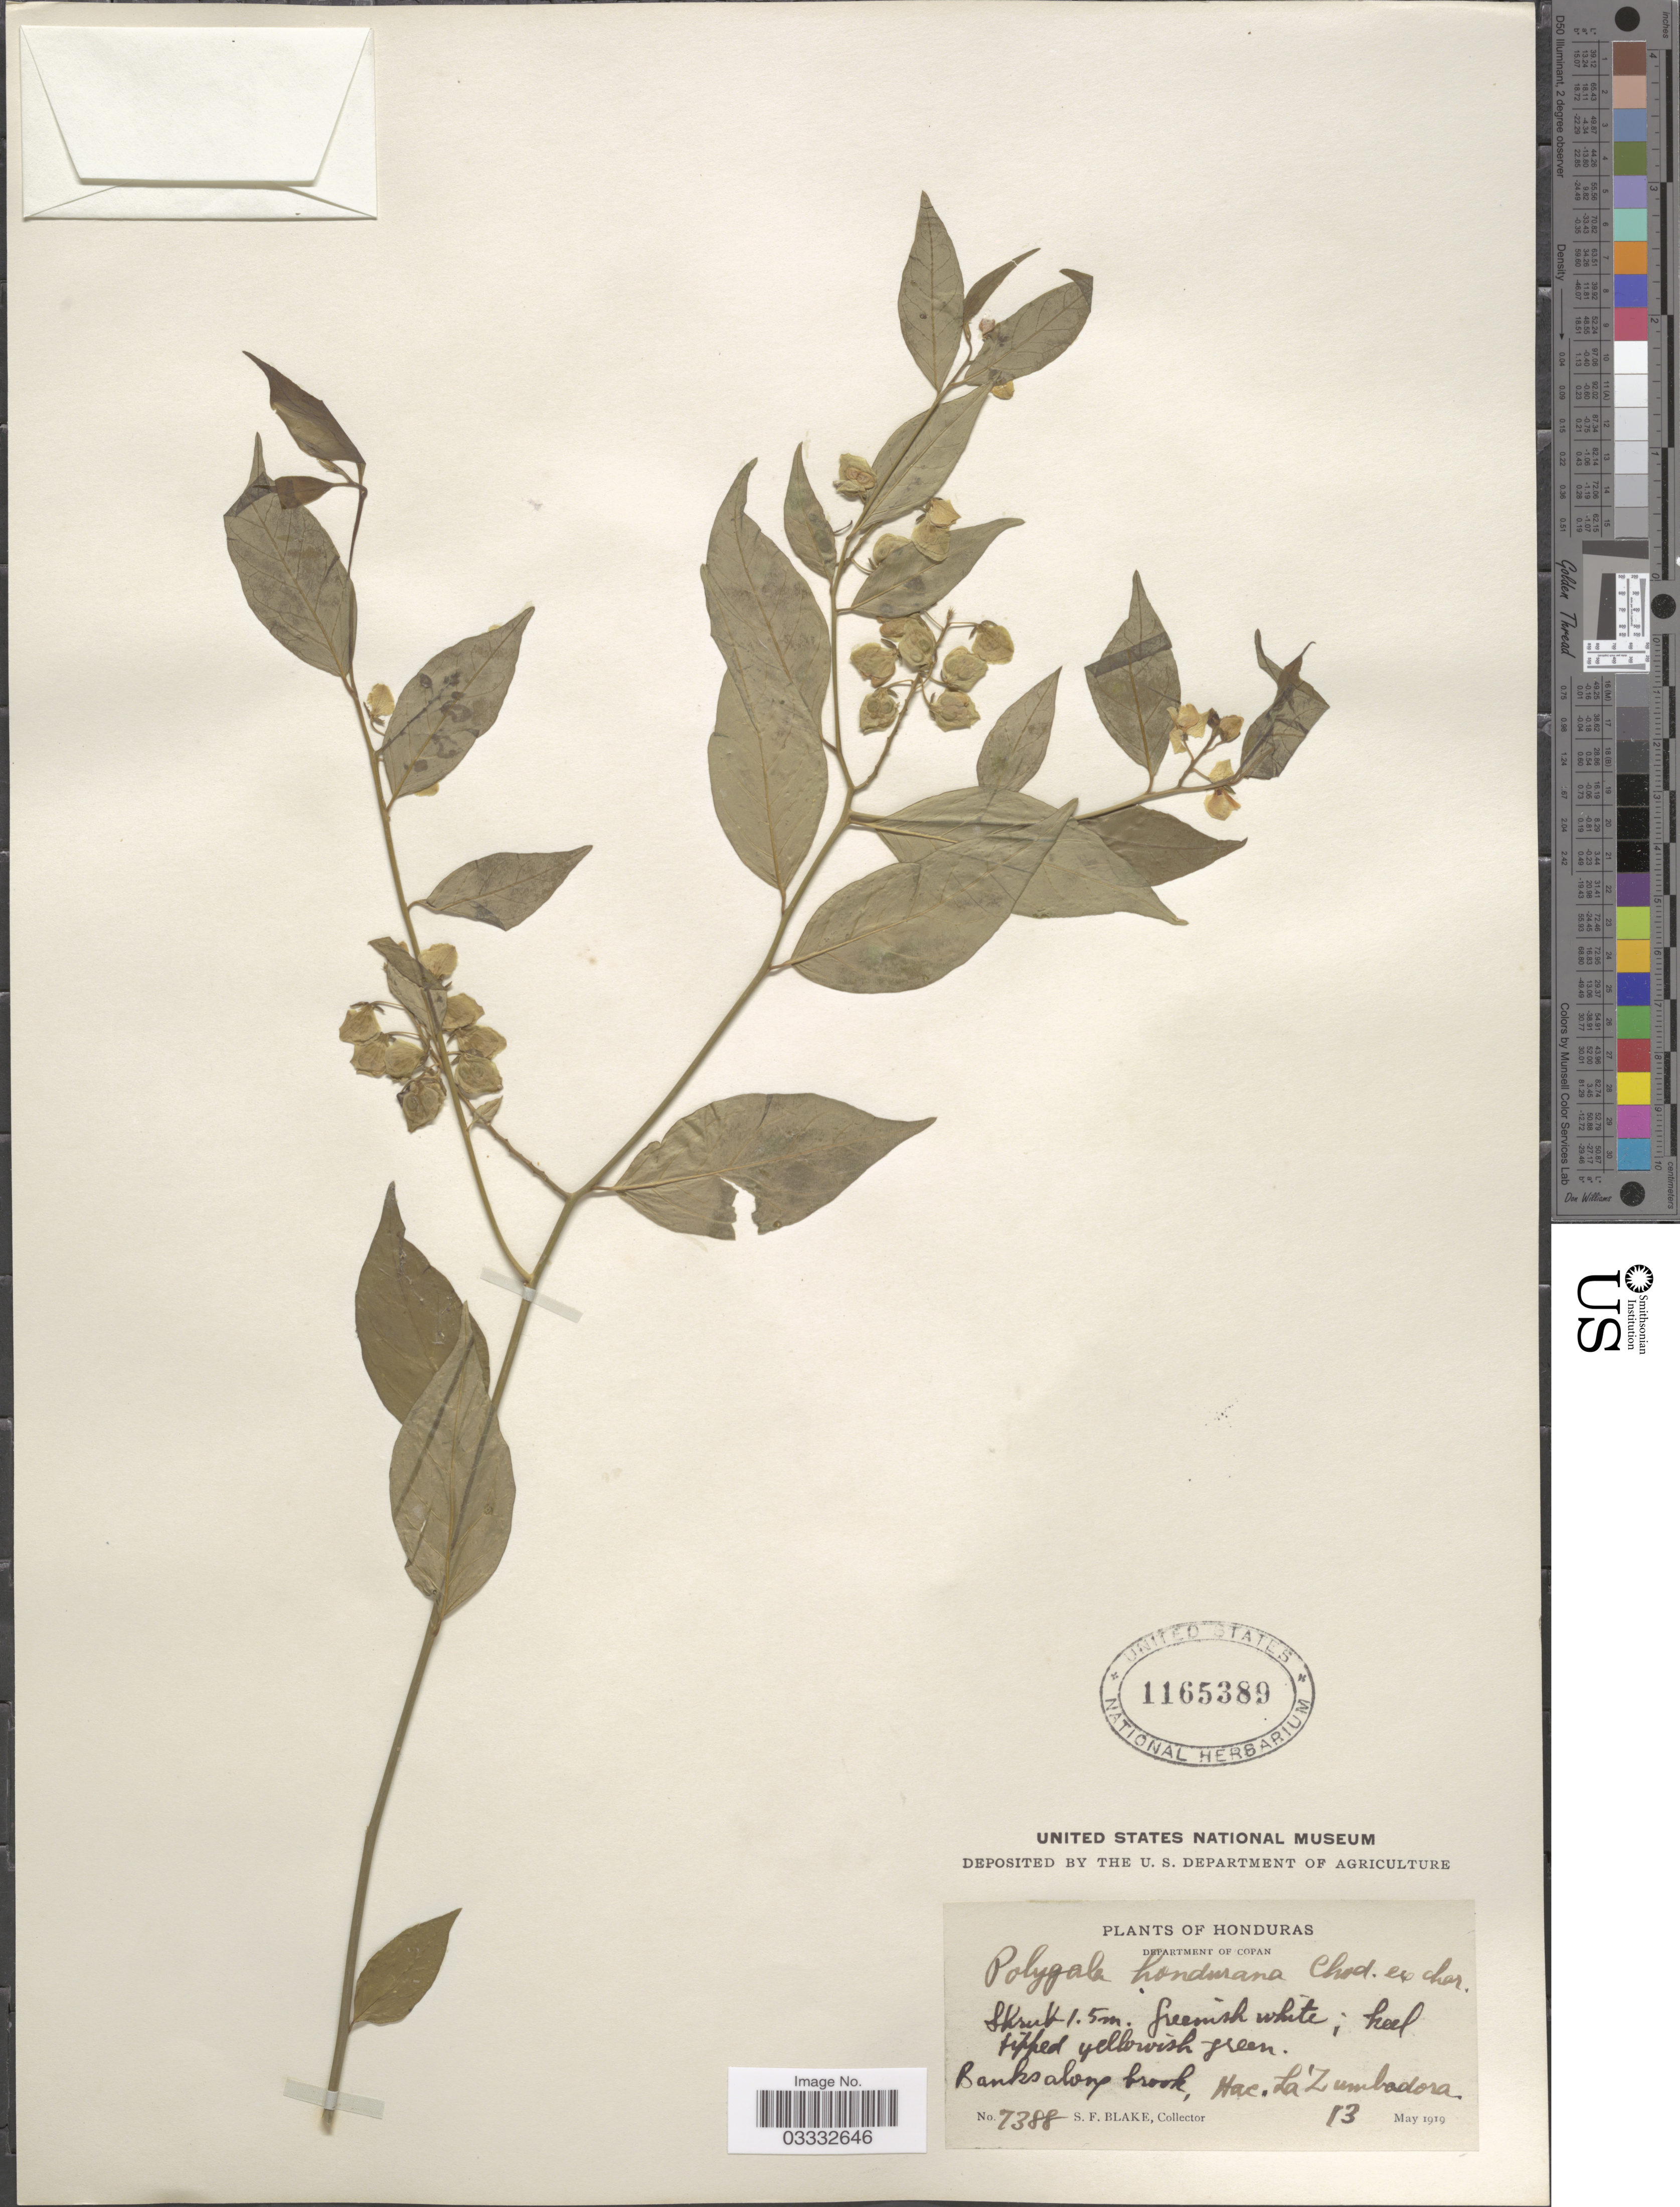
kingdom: Plantae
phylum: Tracheophyta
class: Magnoliopsida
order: Fabales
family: Polygalaceae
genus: Asemeia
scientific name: Asemeia hondurana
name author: (Chodat) J.F.B. Pastore & J.R. Abbott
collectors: S. Blake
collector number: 7388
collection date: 1919-05-13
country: Honduras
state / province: Copán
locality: Department of Copan. Hac. La' Zumbadora.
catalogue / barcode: US 1165389